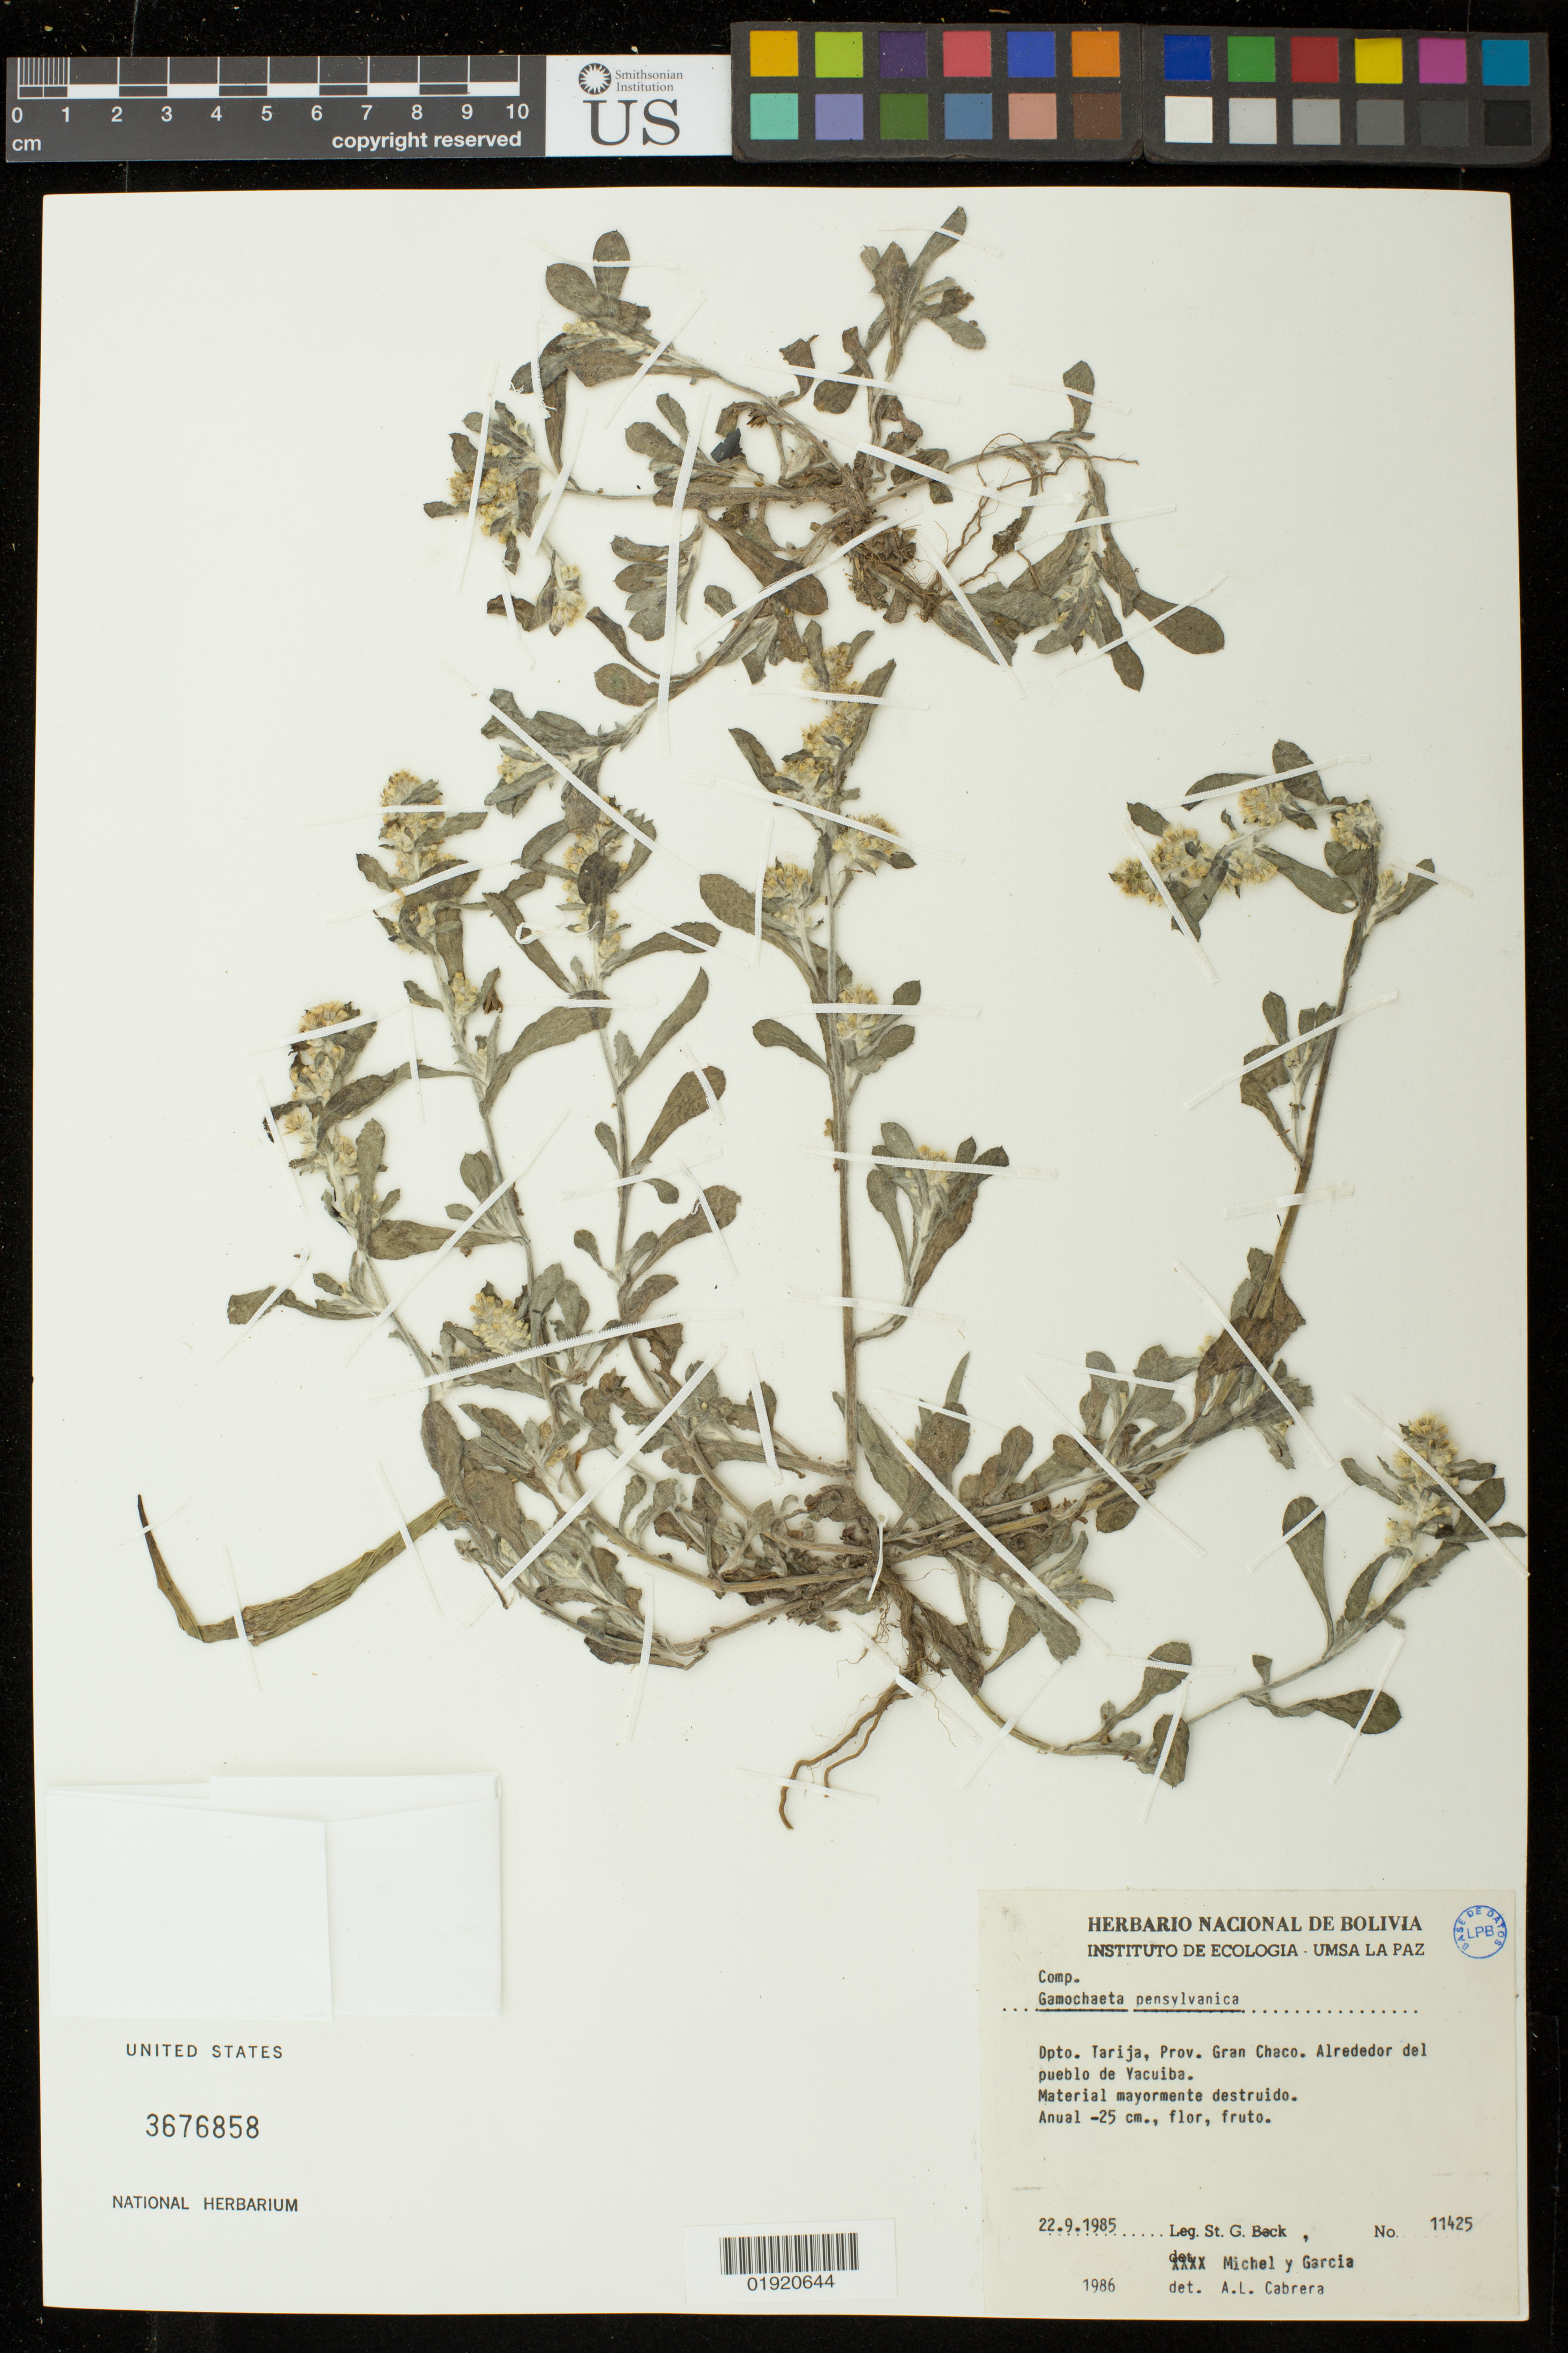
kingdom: Plantae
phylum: Tracheophyta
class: Magnoliopsida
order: Asterales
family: Asteraceae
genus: Gamochaeta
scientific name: Gamochaeta pensylvanica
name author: (Willd.) Cabrera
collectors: S. Beck, -. Michel & H. Garcia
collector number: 11425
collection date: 1985-09-22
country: Bolivia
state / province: Tarija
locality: Dpto. Tarija, Prov. Gran Chaco. Alrededor del pueblo de Vacuiba.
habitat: Material mayormente destruido.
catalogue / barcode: US 3676858